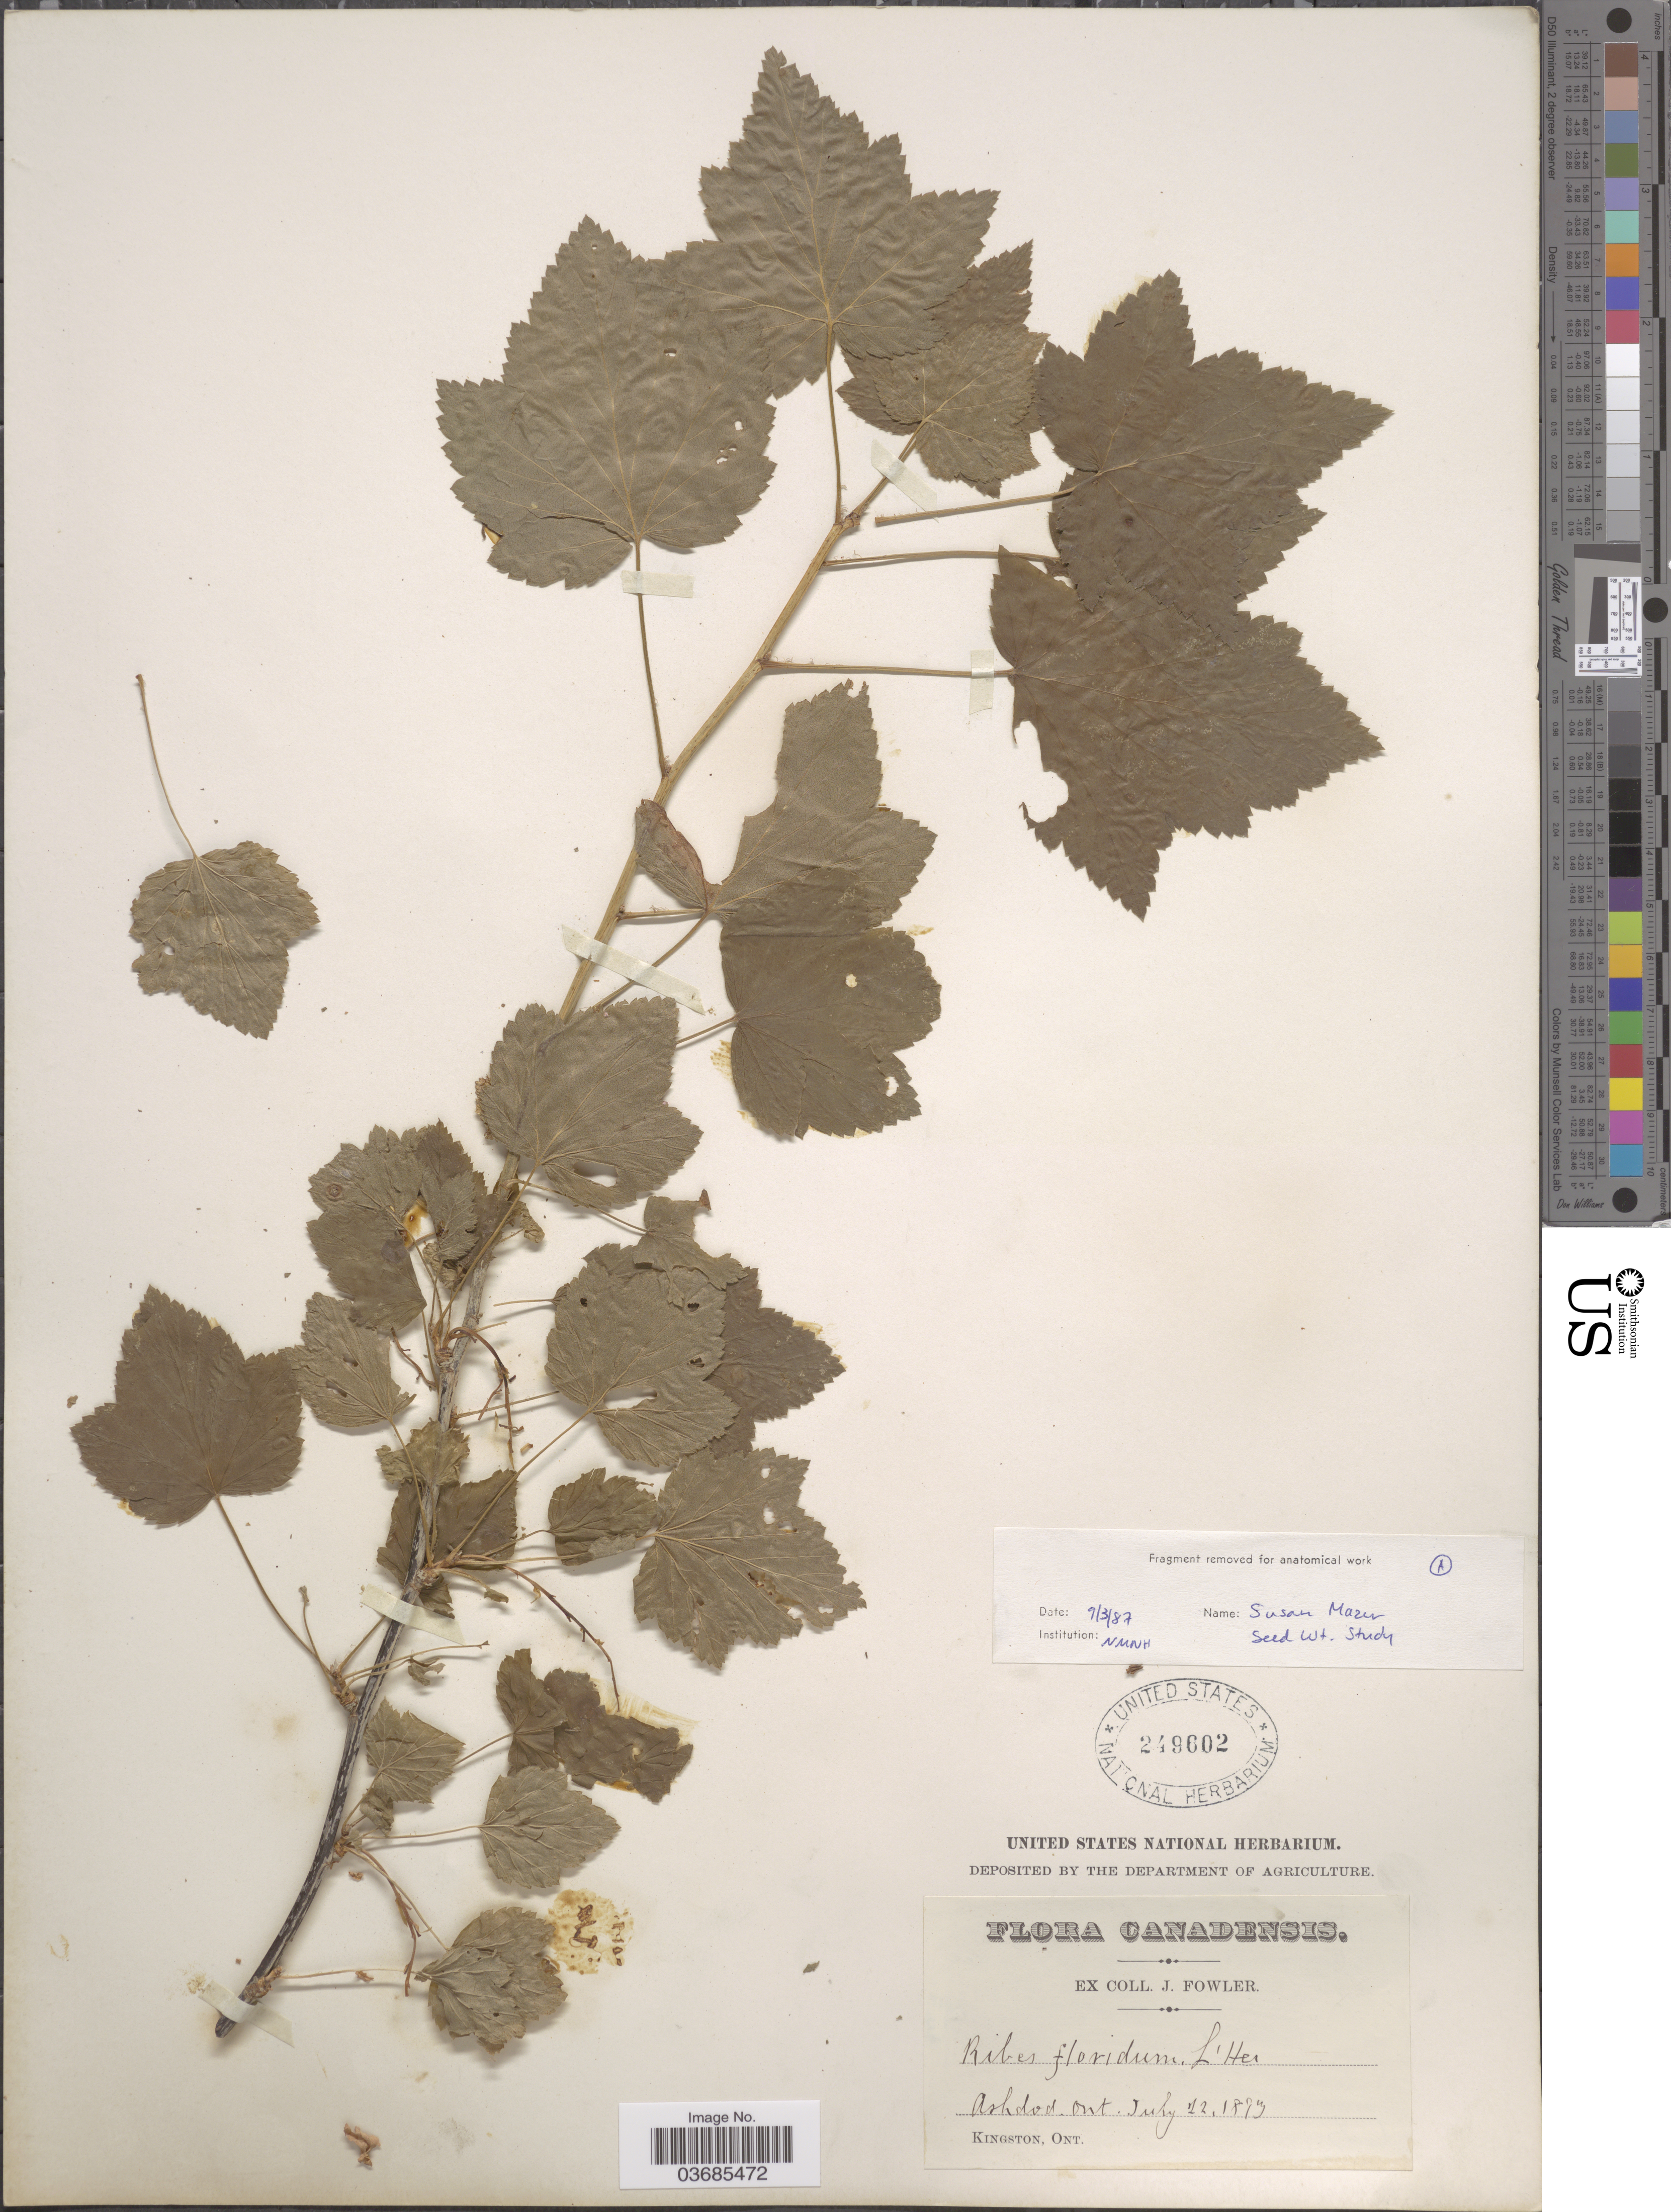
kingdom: Plantae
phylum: Tracheophyta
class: Magnoliopsida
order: Saxifragales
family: Grossulariaceae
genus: Ribes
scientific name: Ribes americanum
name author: Mill.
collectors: J. Fowler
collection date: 1897-07-22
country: Canada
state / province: Ontario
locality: Ashdod.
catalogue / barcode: US 249602